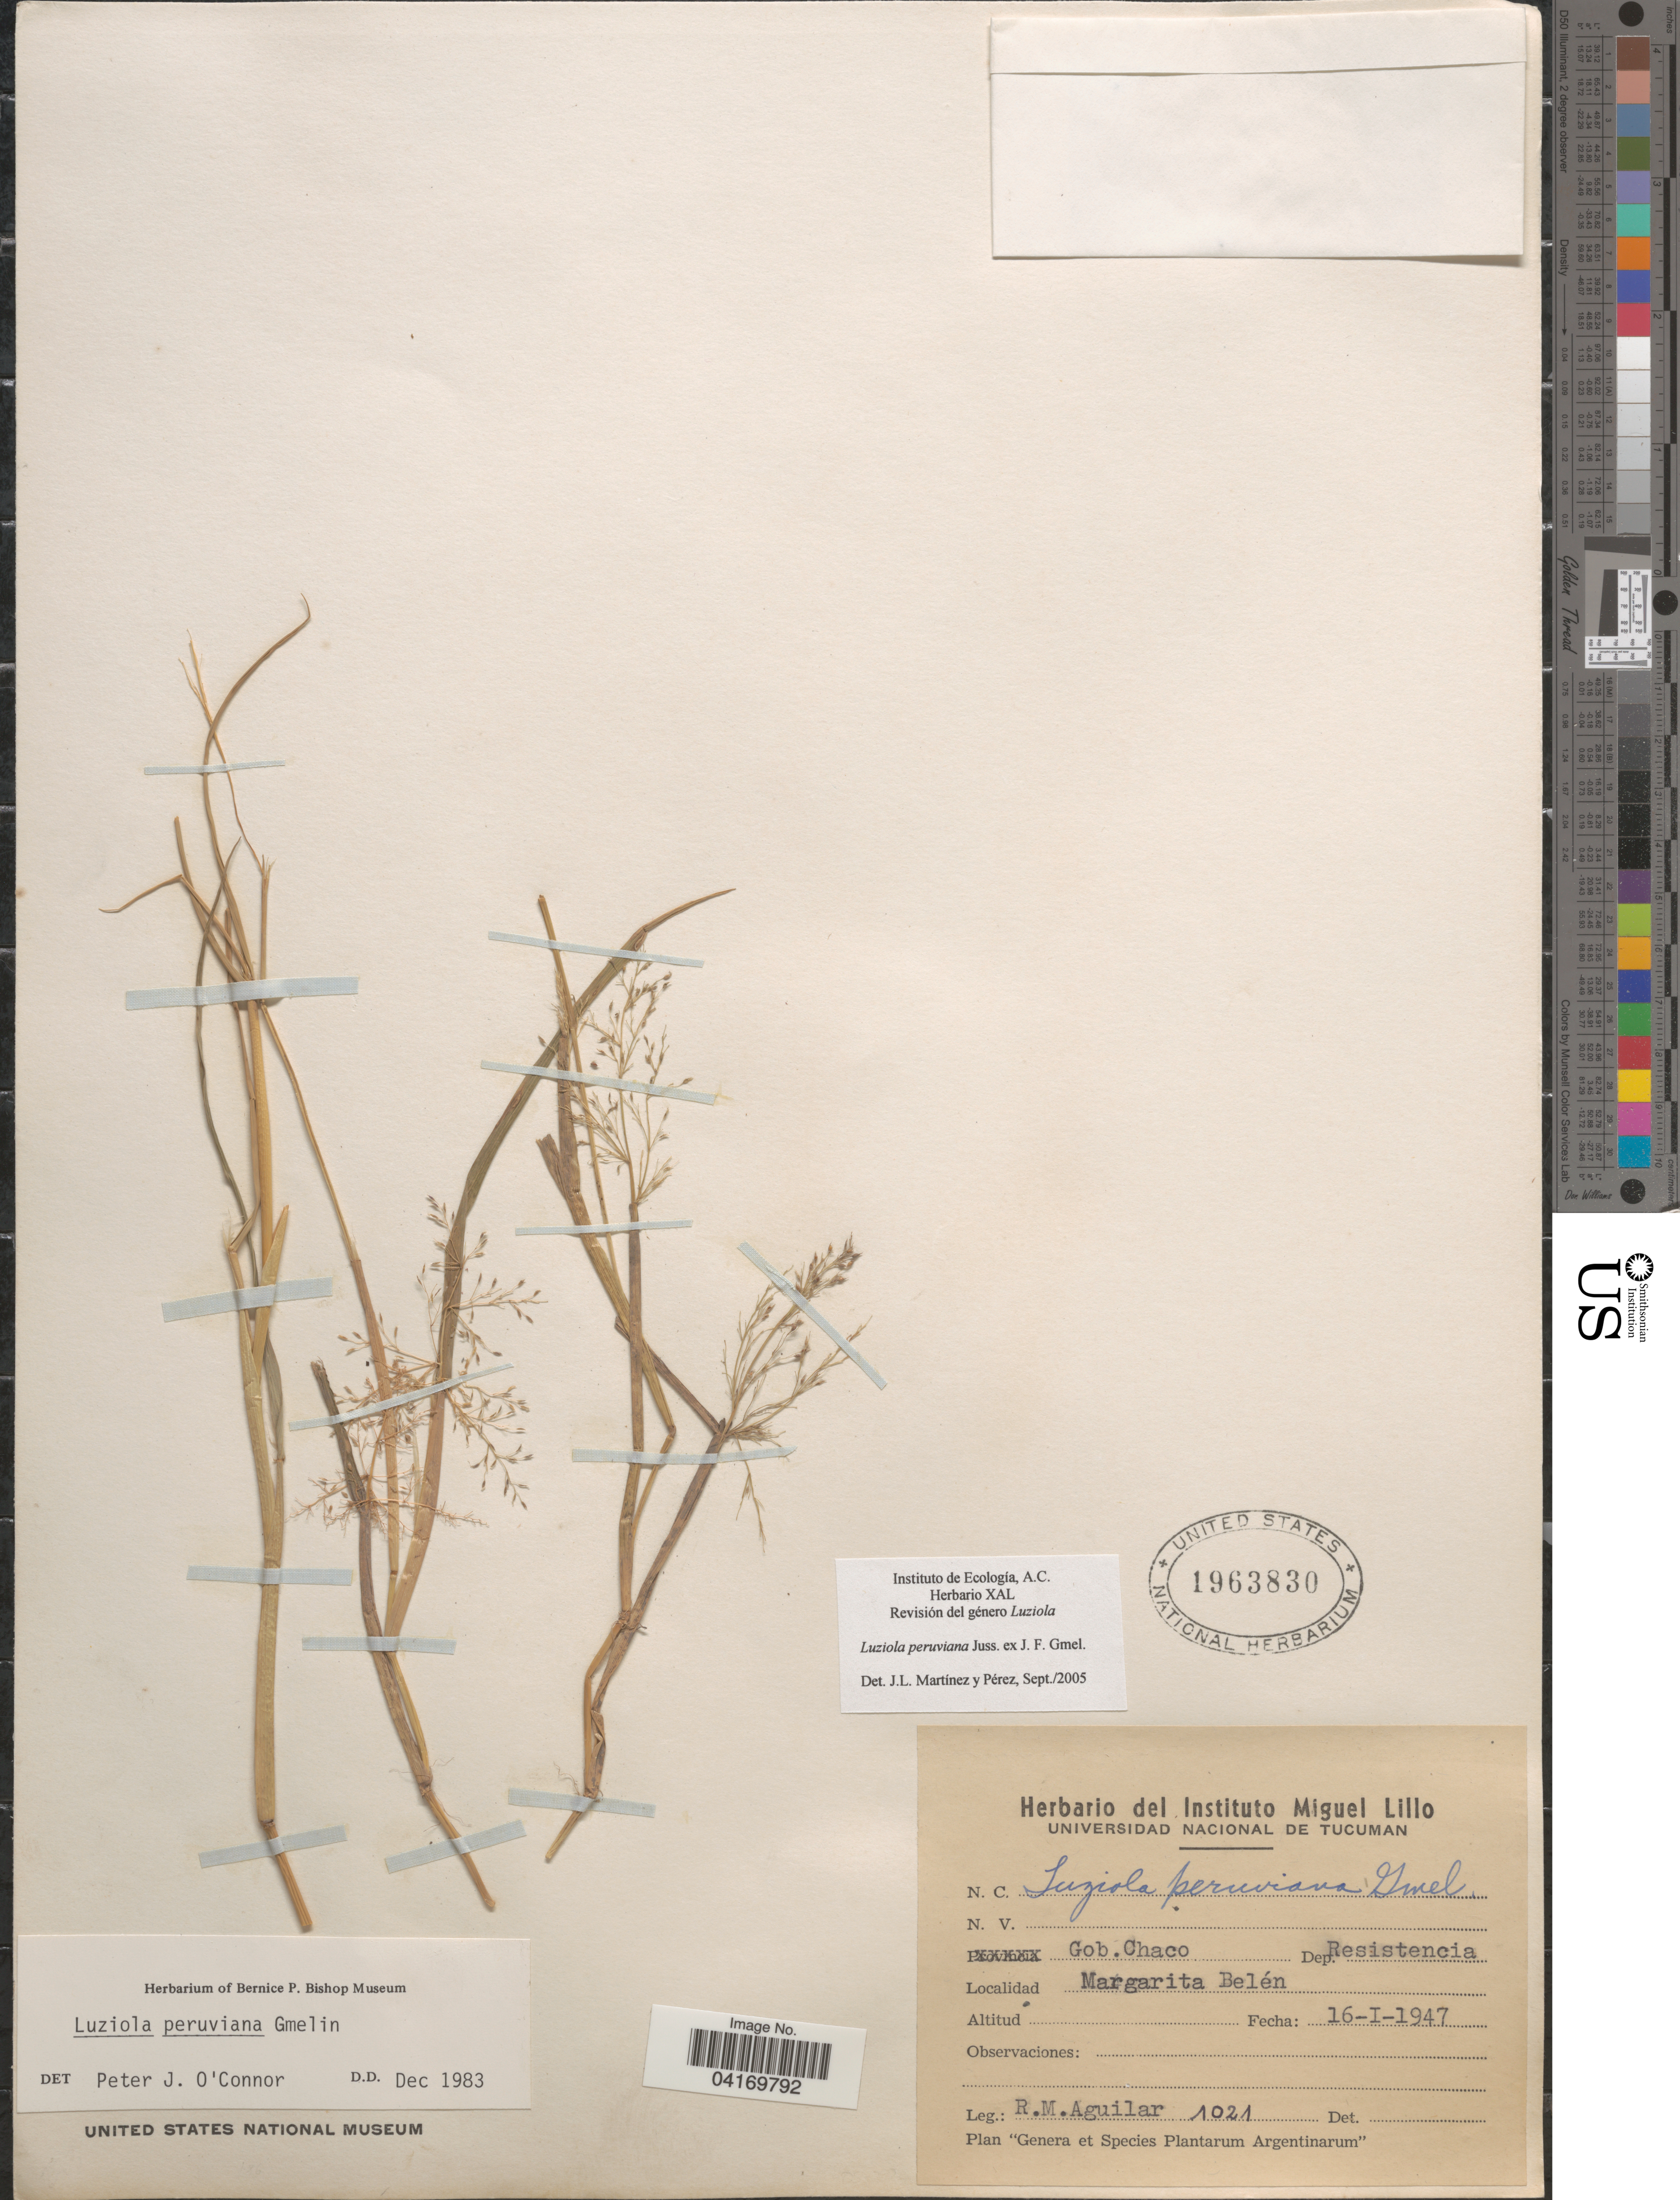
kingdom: Plantae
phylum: Tracheophyta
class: Liliopsida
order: Poales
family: Poaceae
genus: Luziola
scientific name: Luziola peruviana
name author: Juss. ex J.F. Gmel.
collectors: R. Aguilar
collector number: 1021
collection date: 1947-01-16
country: Argentina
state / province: Chaco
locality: Gob. Chaco. Dep. Resistencia. Margarita Belén.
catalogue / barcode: US 1963830